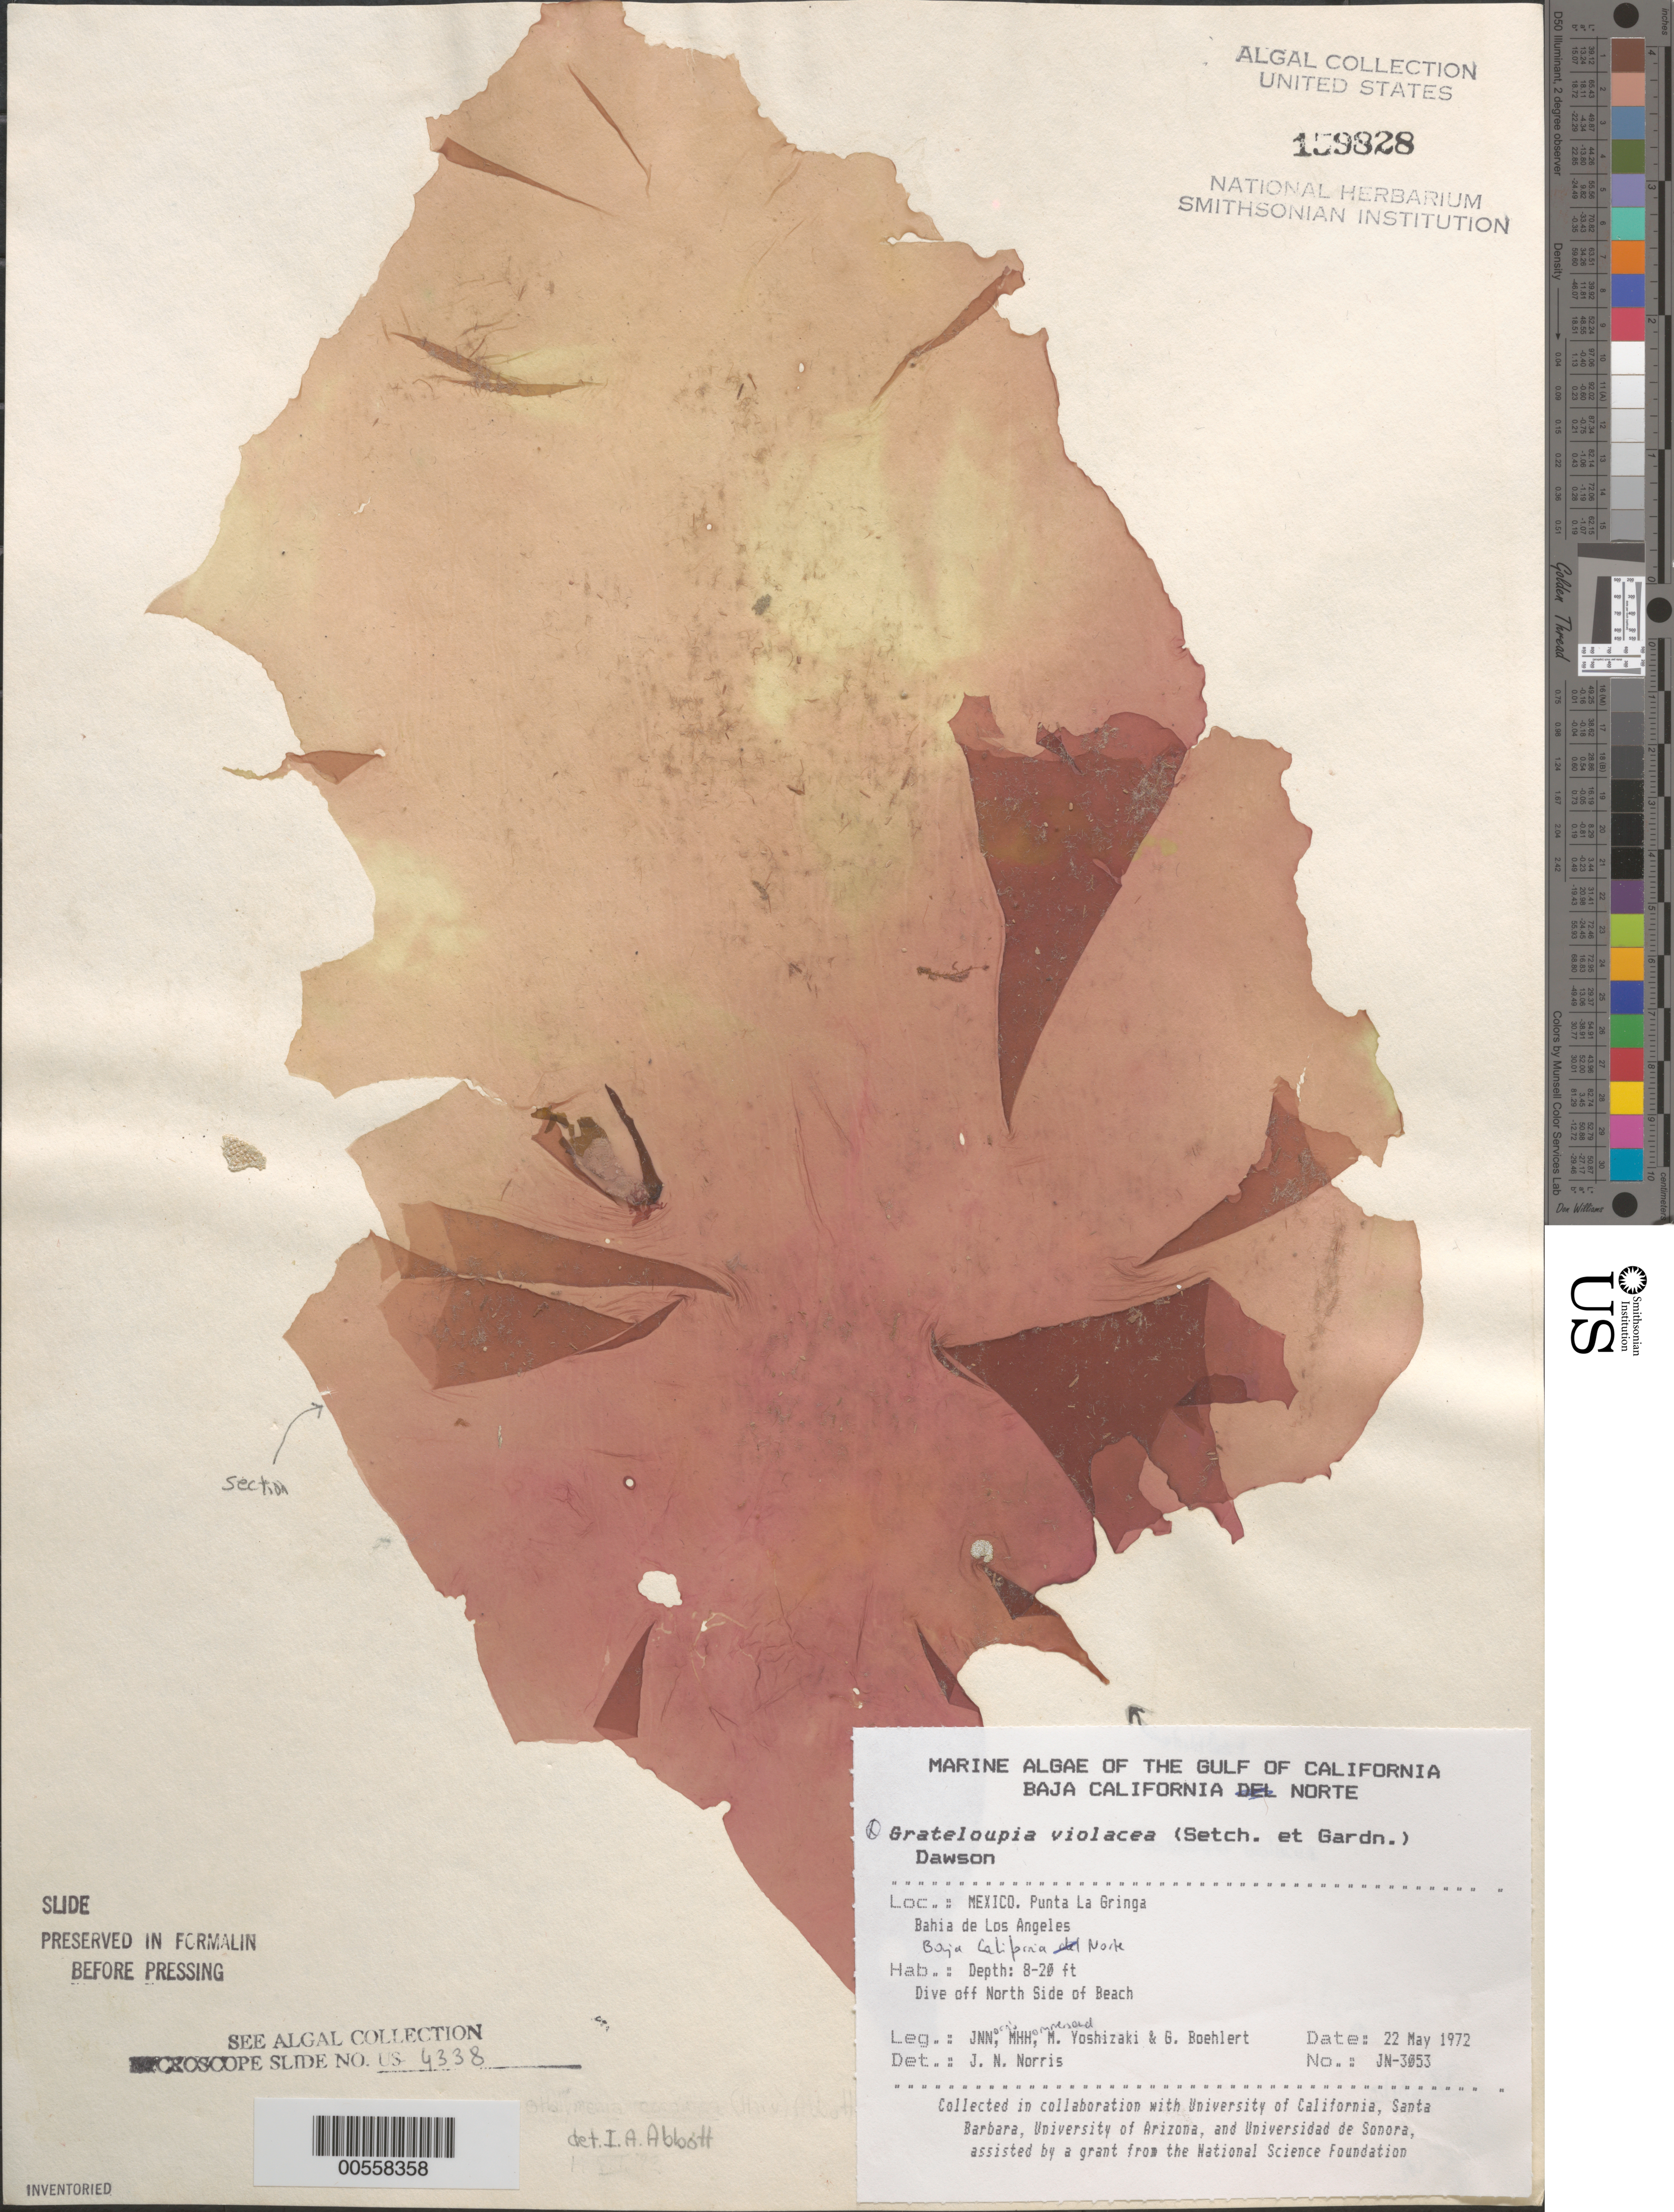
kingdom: Plantae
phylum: Rhodophyta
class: Florideophyceae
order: Halymeniales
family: Halymeniaceae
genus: Grateloupia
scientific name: Grateloupia violacea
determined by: Norris, James N.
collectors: J. N. Norris, M. H. Hommersand, M. Yoshizaki & G. Boehlert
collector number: JN-3053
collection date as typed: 22 May 1972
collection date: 1972-05-22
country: Mexico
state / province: Baja California Norte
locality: Punta La Gringa, Bahia de los Angeles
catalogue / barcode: US 159828